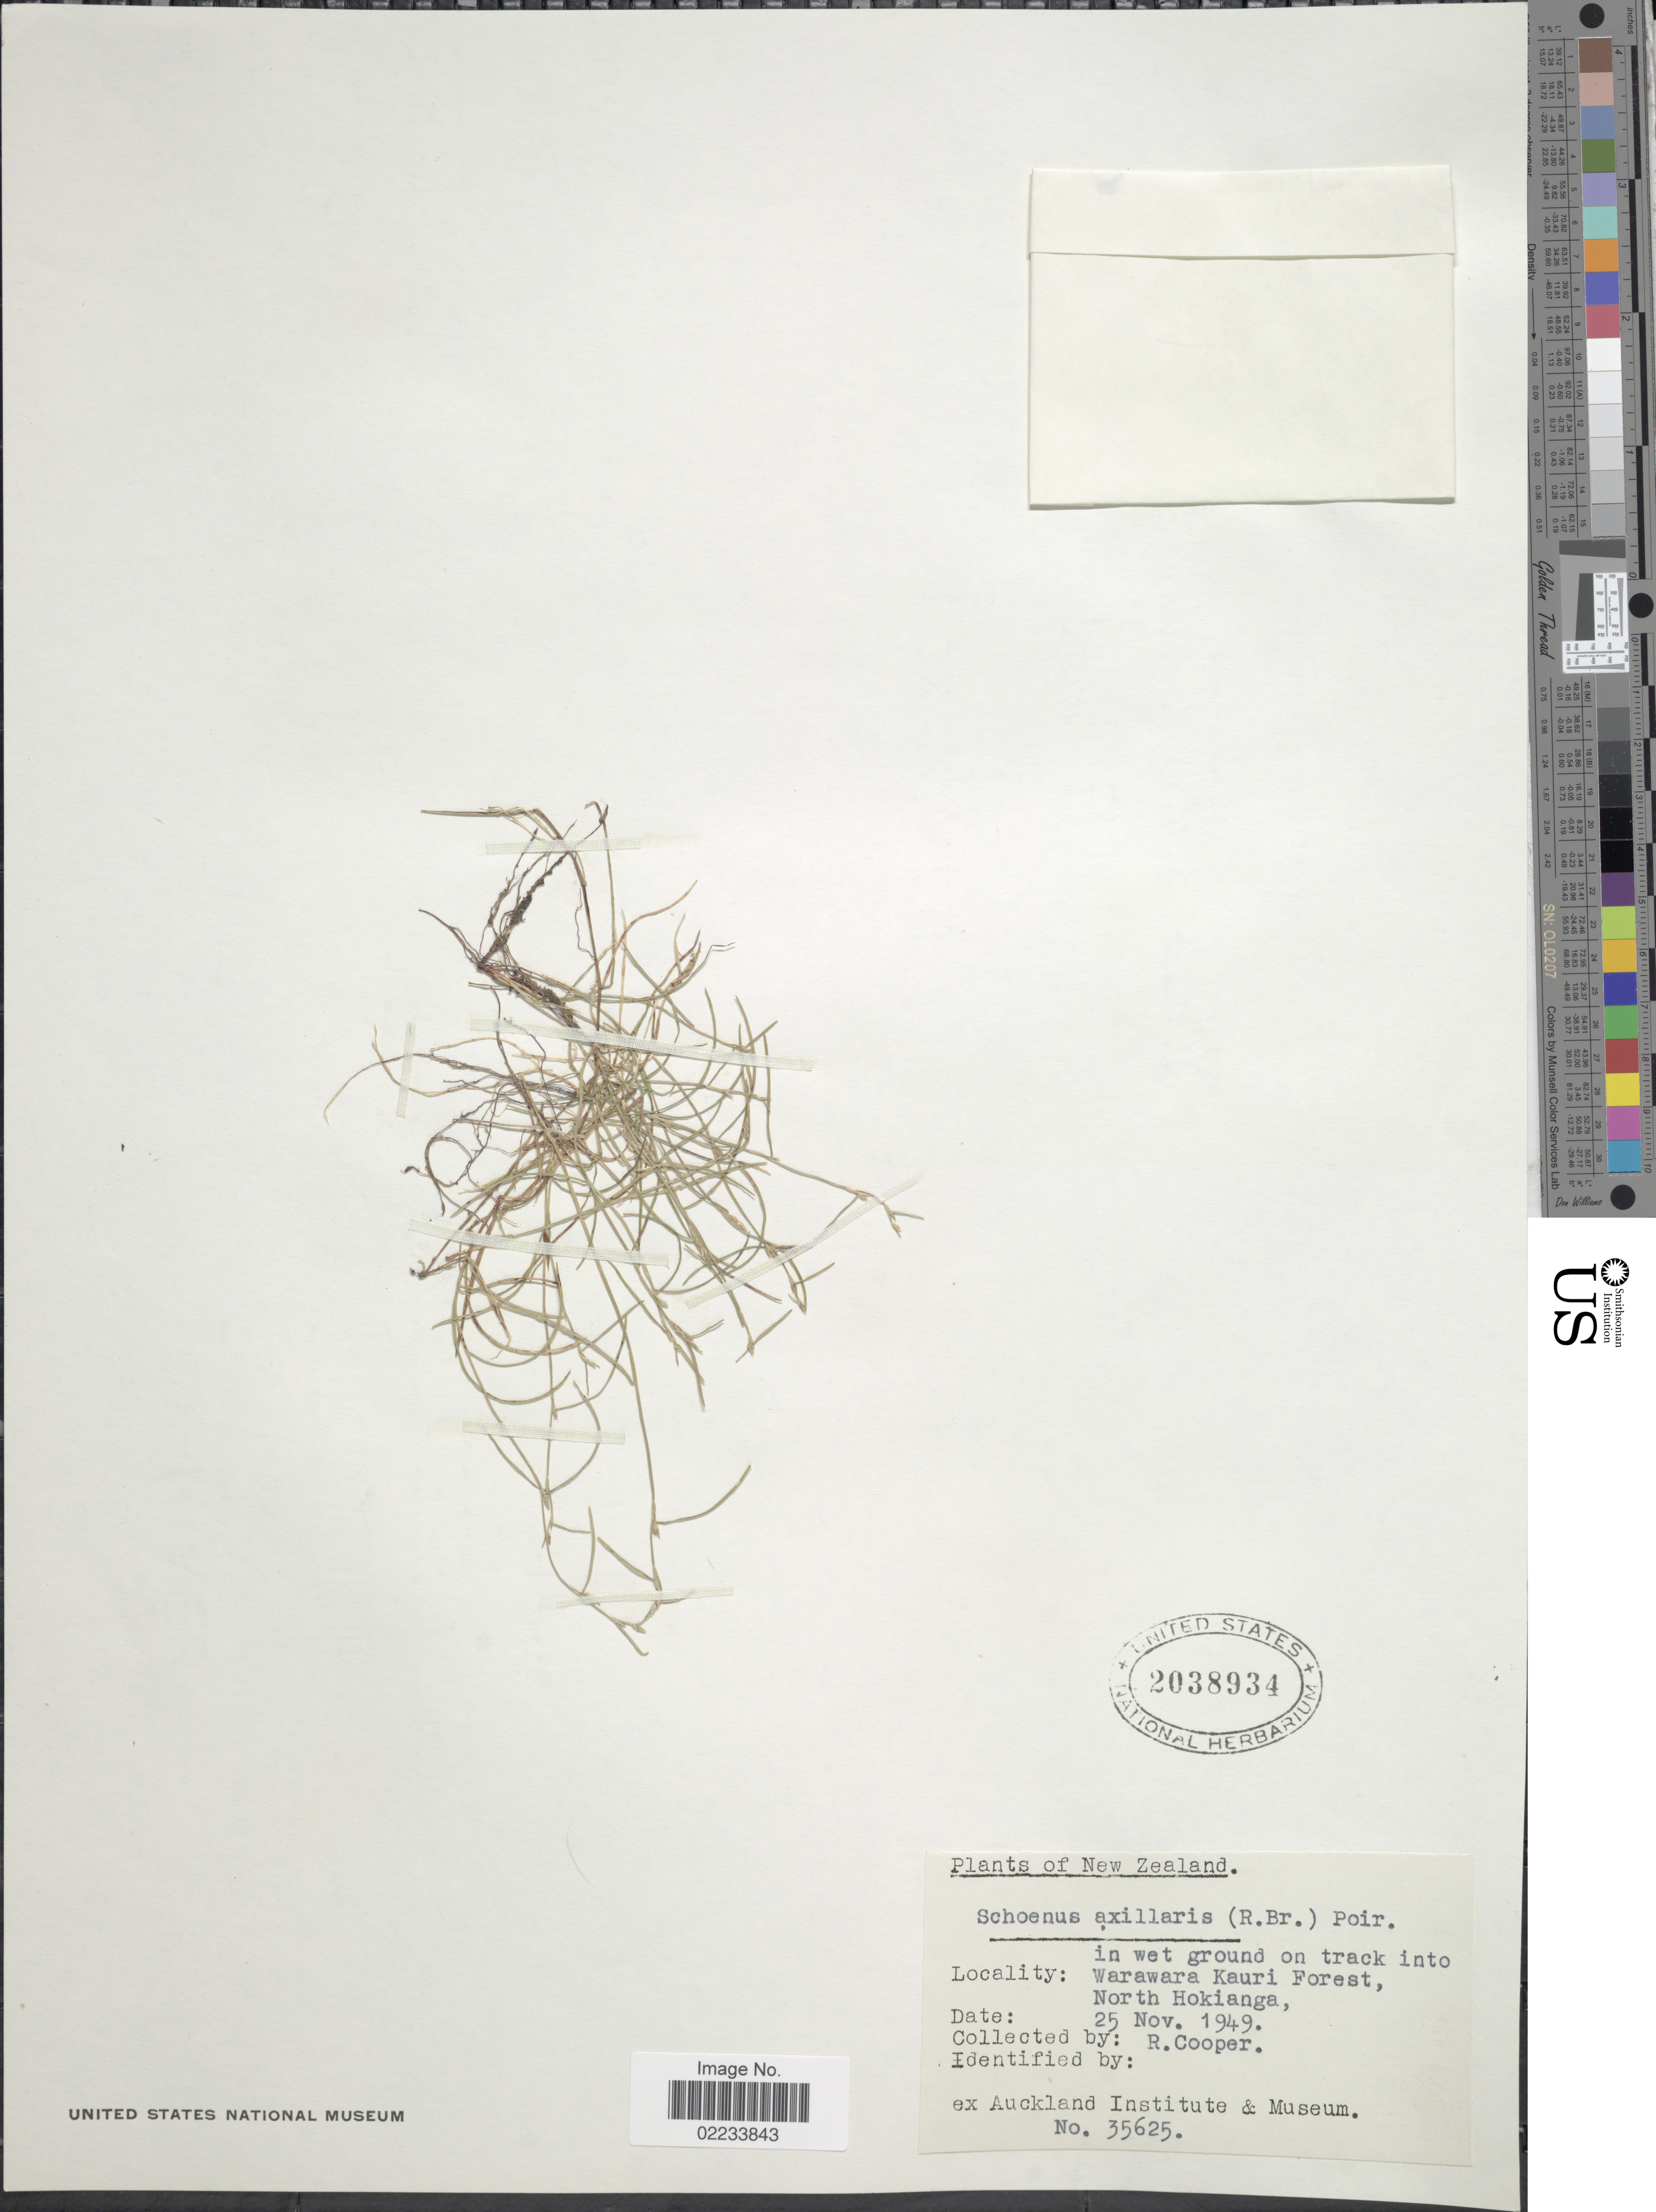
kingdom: Plantae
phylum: Tracheophyta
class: Liliopsida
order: Poales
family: Cyperaceae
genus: Schoenus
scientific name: Schoenus maschalinus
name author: Roem. & Schult.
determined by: Strong, Mark T., (BOT), Smithsonian Institution - National Museum of Natural History (UNITED STATES)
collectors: R. Cooper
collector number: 35625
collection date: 1949-11-25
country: New Zealand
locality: In wet ground on track into Warawara Kauri Forest, North Hokianga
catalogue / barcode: US 2038934